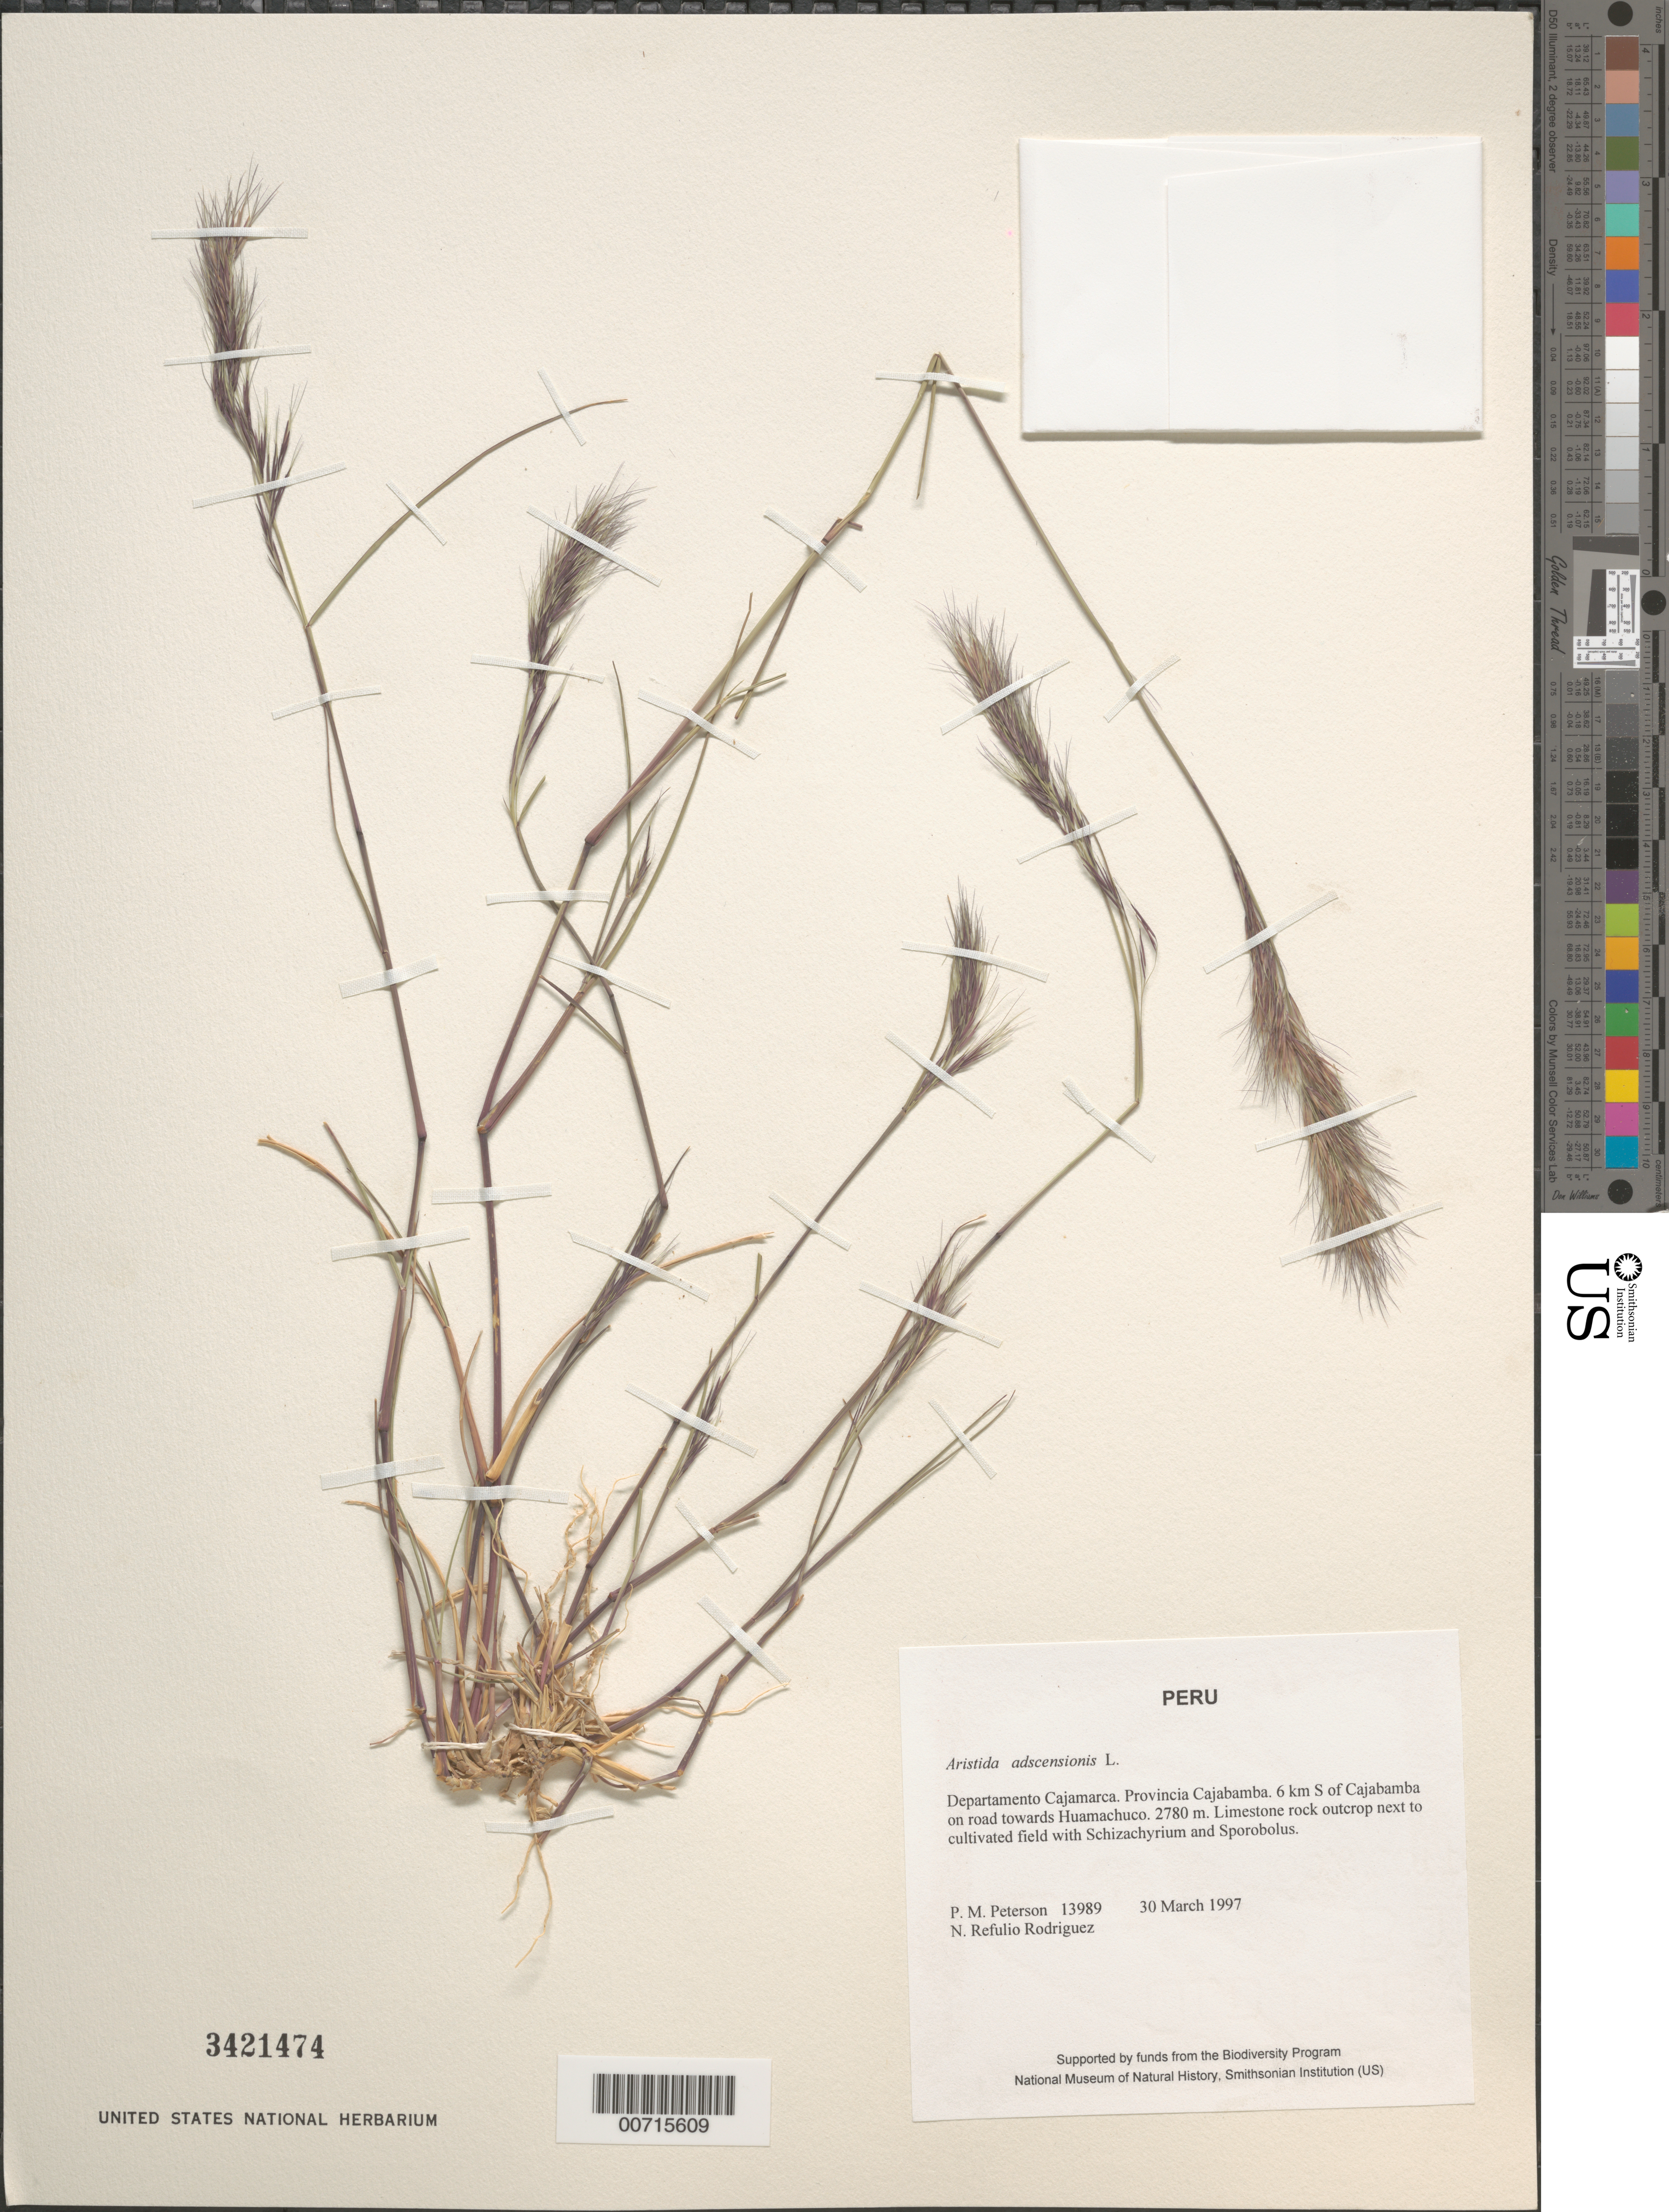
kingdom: Plantae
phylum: Tracheophyta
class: Liliopsida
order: Poales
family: Poaceae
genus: Aristida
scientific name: Aristida adscensionis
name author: L.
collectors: P. M. Peterson & N. Refulio-Rodríguez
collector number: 13989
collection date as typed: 30 Mar 1997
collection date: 1997-03-30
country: Peru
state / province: Cajamarca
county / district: Cajabamba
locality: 6 km S of Cajabamba on road towards Huamachuco.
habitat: Limestone rock outcrop next to cultivated field with Schizachyrium and Sporobolus.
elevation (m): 2780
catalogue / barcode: US 3421474